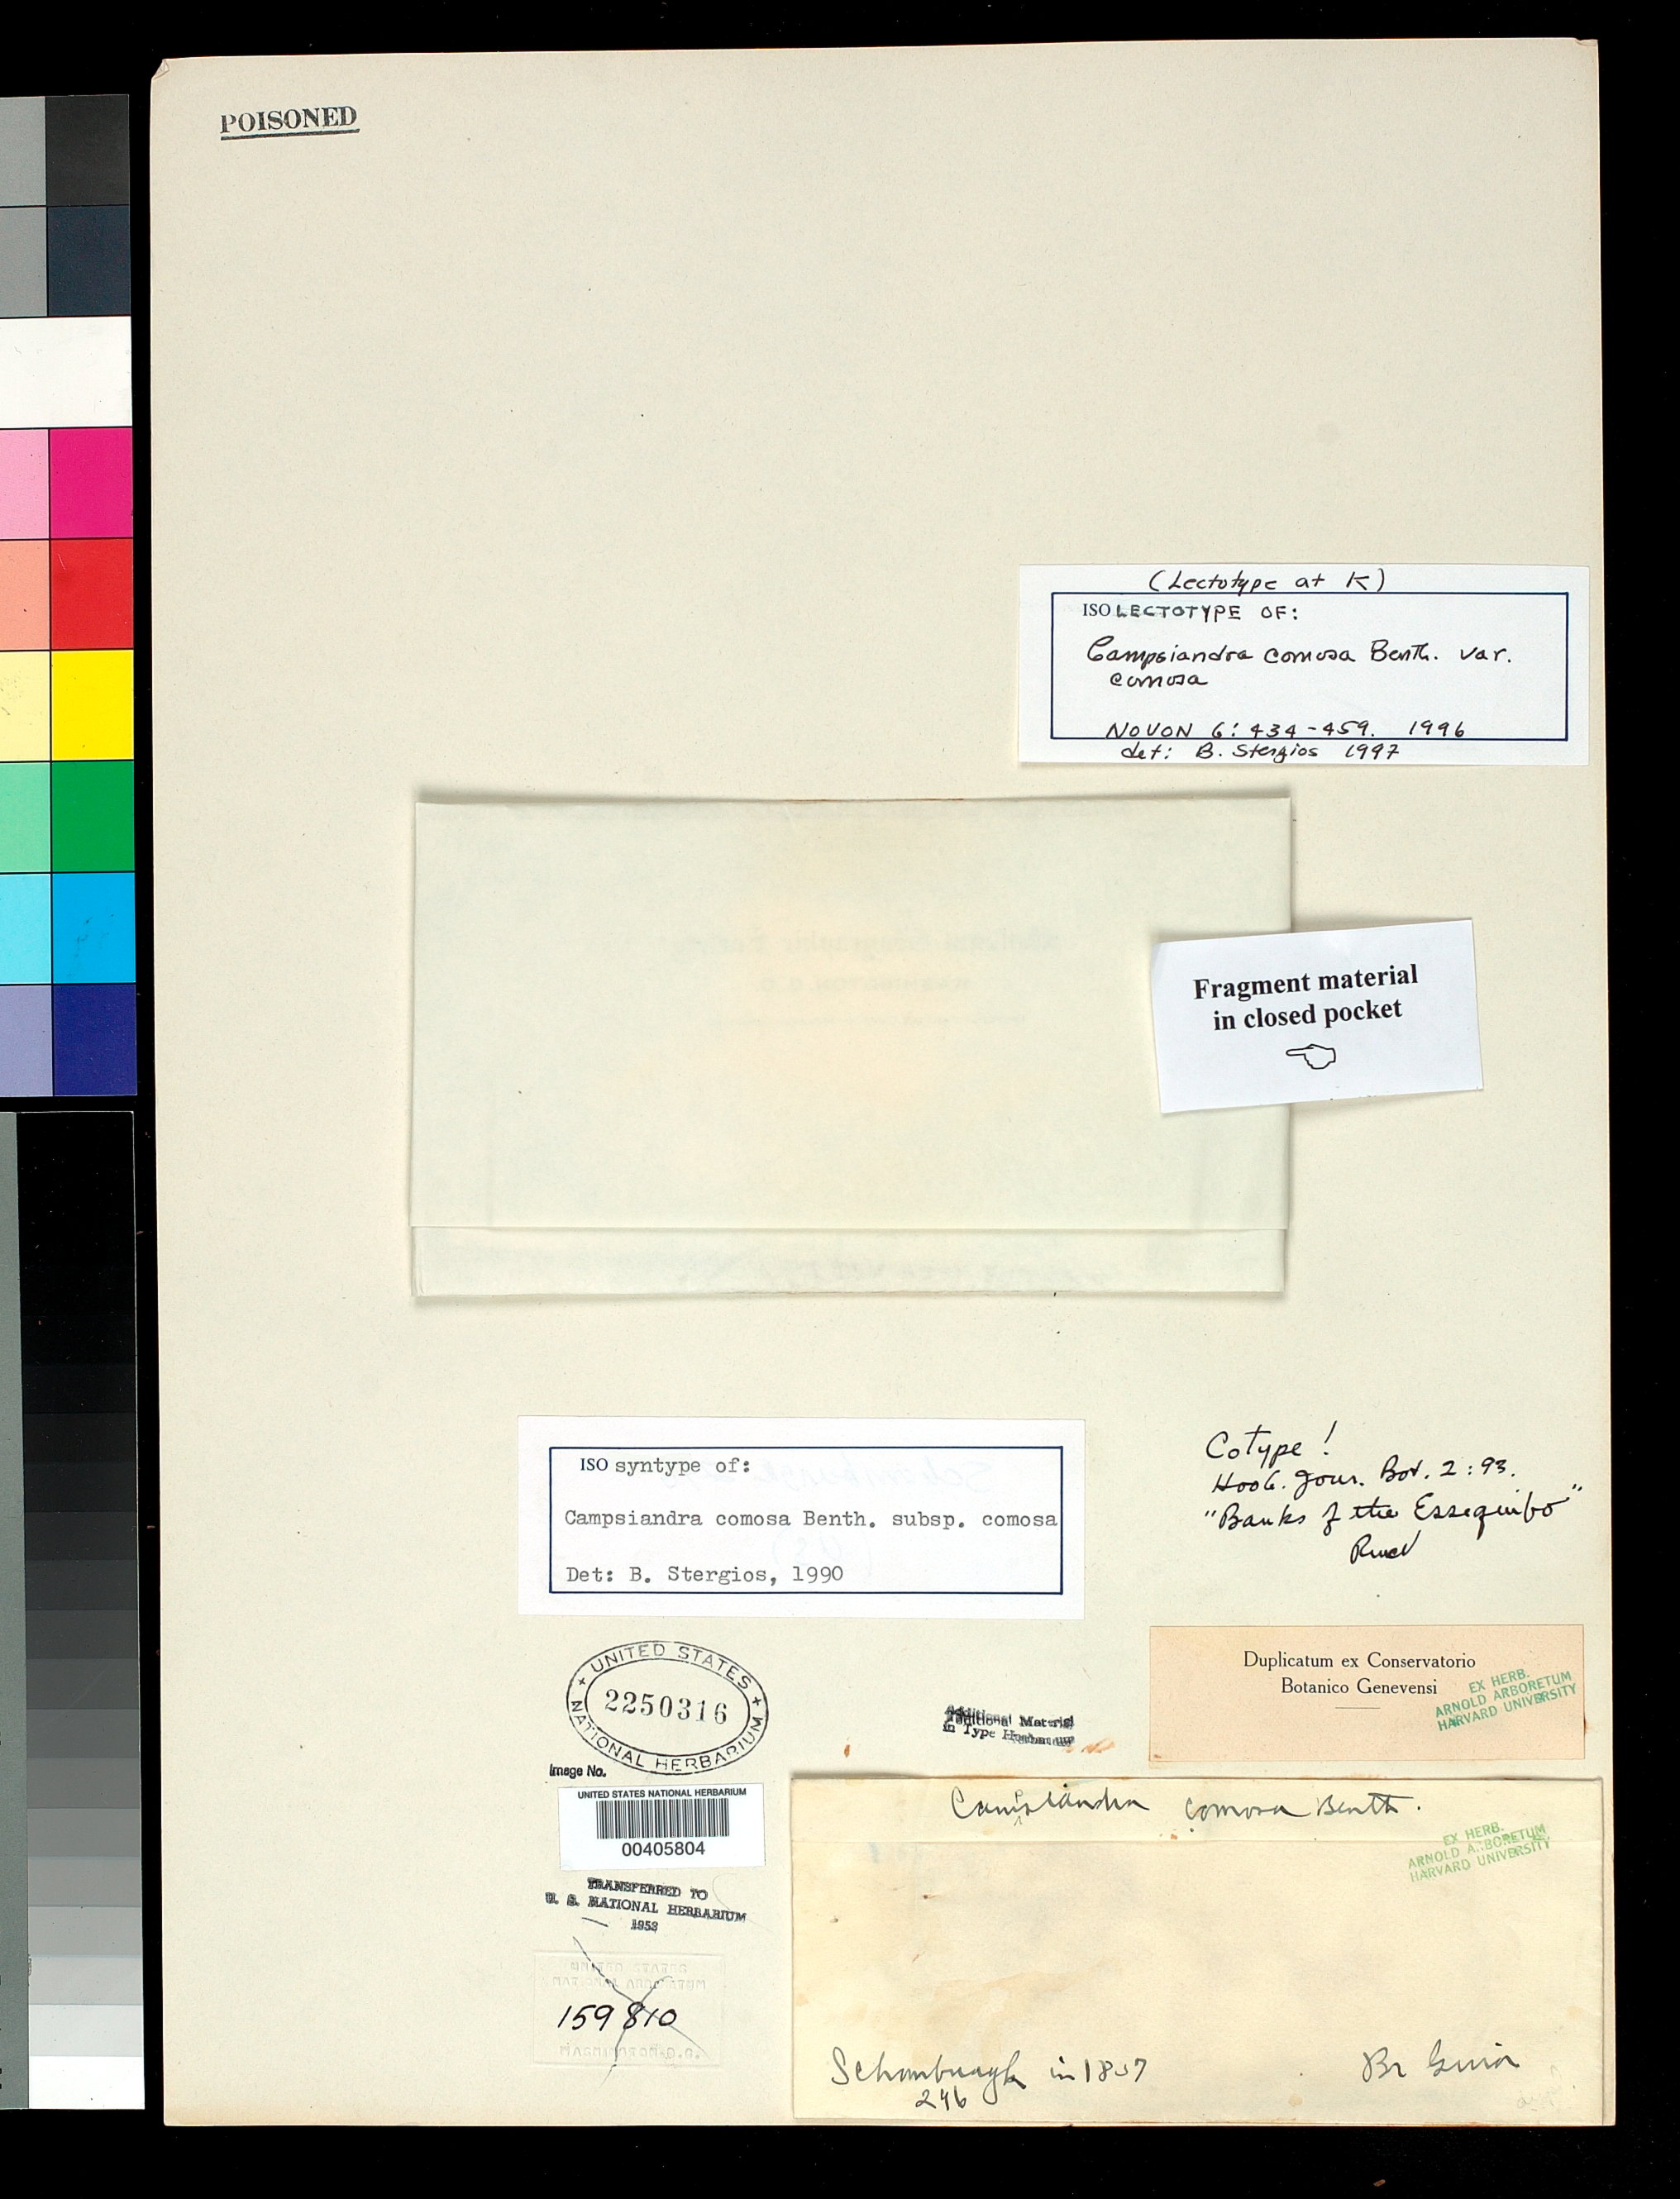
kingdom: Plantae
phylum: Tracheophyta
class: Magnoliopsida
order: Fabales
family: Fabaceae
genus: Campsiandra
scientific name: Campsiandra comosa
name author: Benth.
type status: Isolectotype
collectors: R. H. Schomburgk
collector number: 296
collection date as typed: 1837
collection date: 1837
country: Guyana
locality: Banks of Essequibo River.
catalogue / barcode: US 2250316